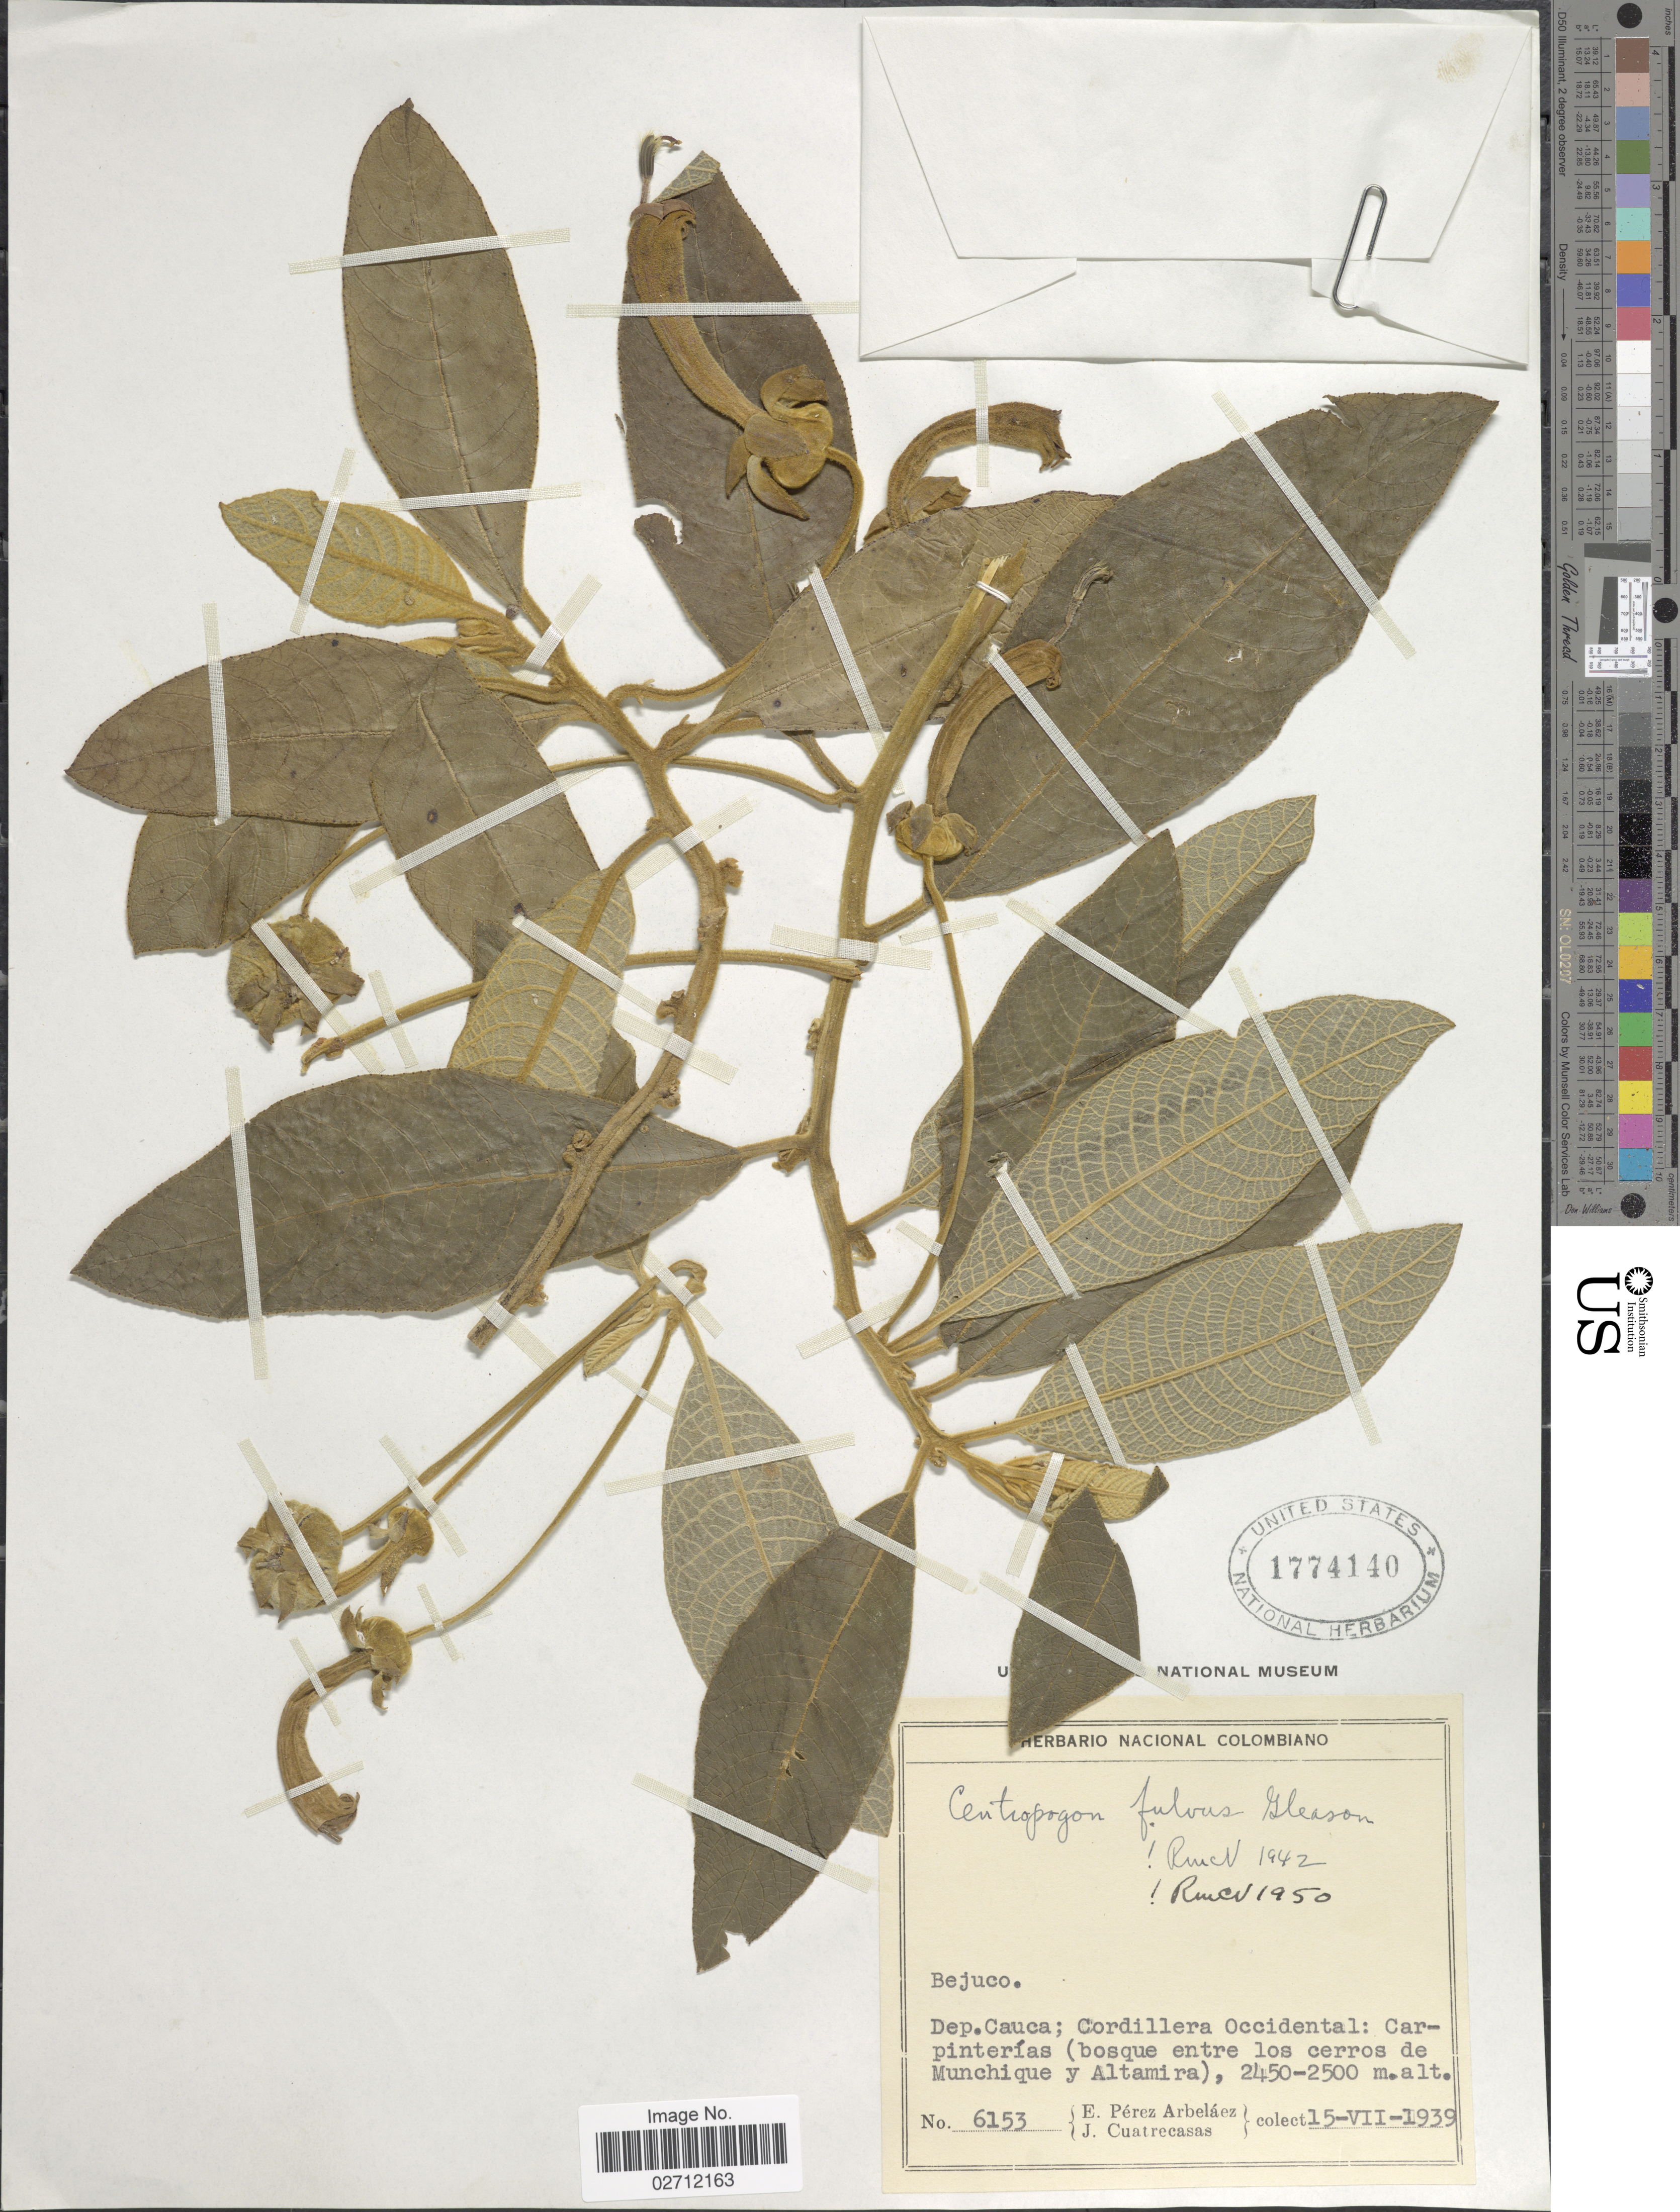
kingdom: Plantae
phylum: Tracheophyta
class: Magnoliopsida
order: Asterales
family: Campanulaceae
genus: Centropogon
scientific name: Centropogon fulvus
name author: Gleason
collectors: E. Pérez Arbeláez & J. Cuatrecasas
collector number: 6153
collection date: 1939-07-15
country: Colombia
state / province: Cauca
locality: Cordillera Occidental: Carpinteras (bosque entre los cerros de Munchique y Altamira).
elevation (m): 2450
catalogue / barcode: US 1774140